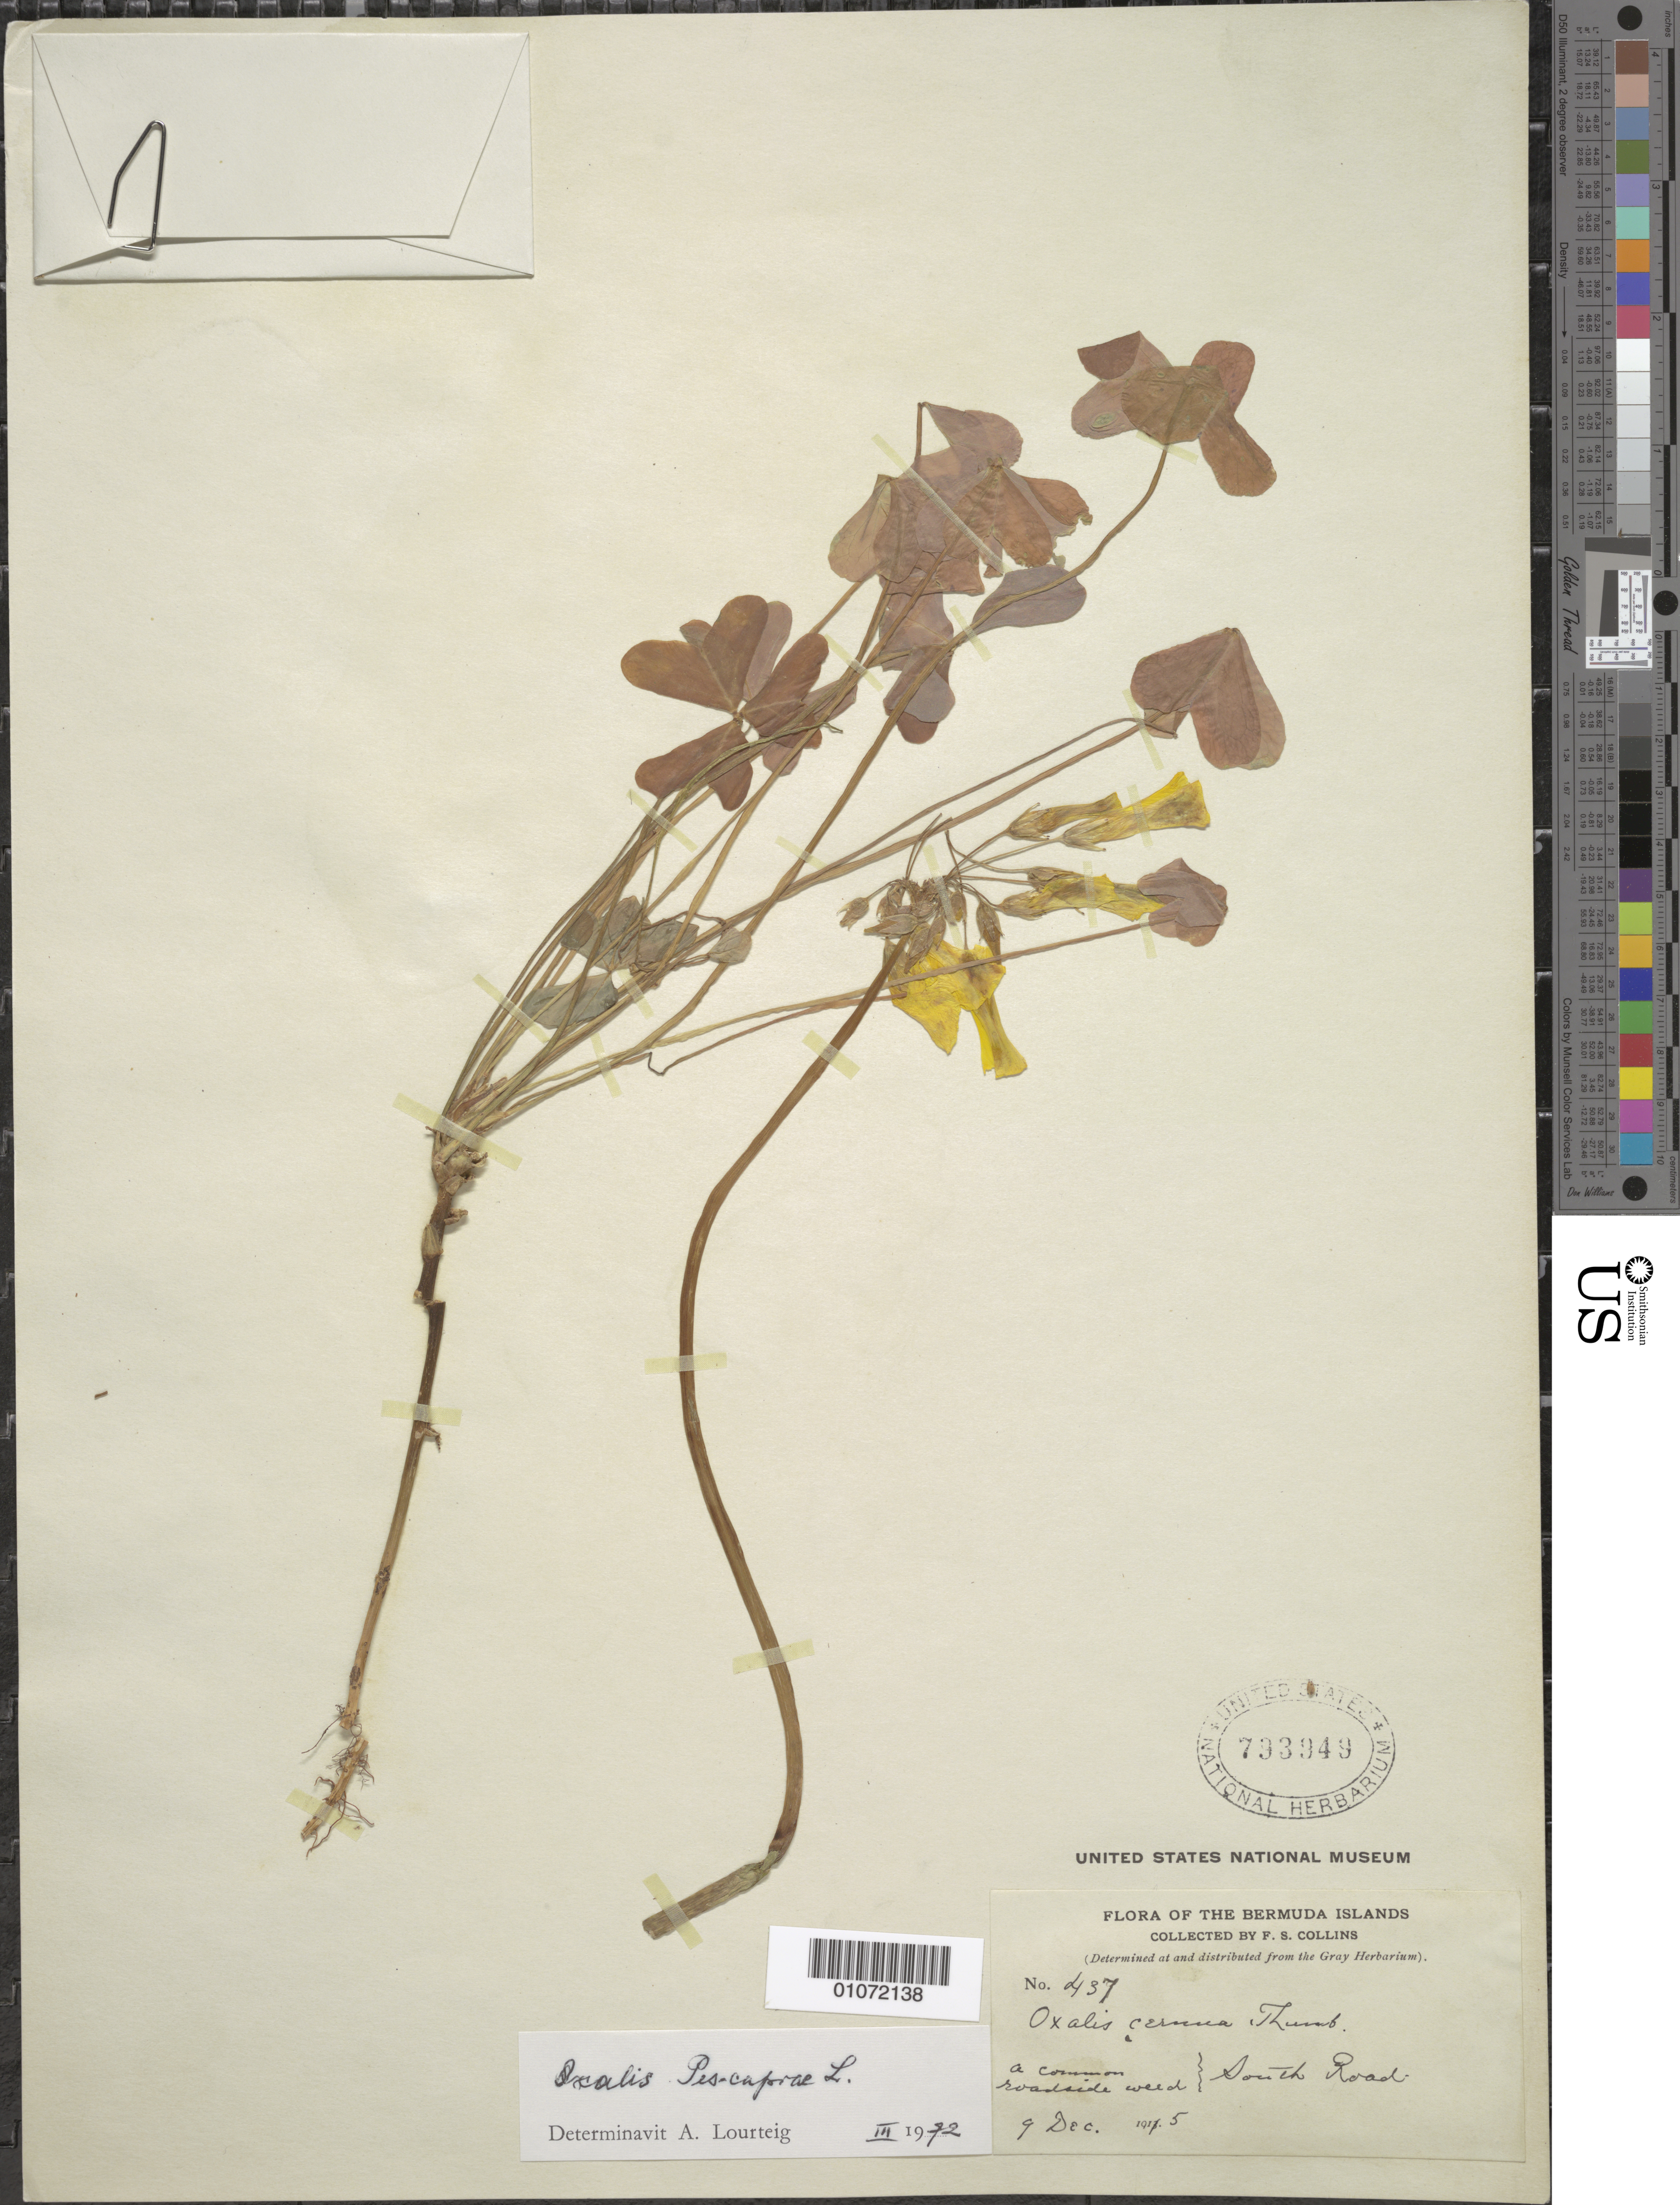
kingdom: Plantae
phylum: Tracheophyta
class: Magnoliopsida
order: Oxalidales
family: Oxalidaceae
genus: Oxalis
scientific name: Oxalis pes-caprae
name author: L.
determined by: Lourteig, A.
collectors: F. Collins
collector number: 437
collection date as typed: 09 Dec 1915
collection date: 1915-12-09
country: Bermuda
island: Bermuda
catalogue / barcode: US 793949